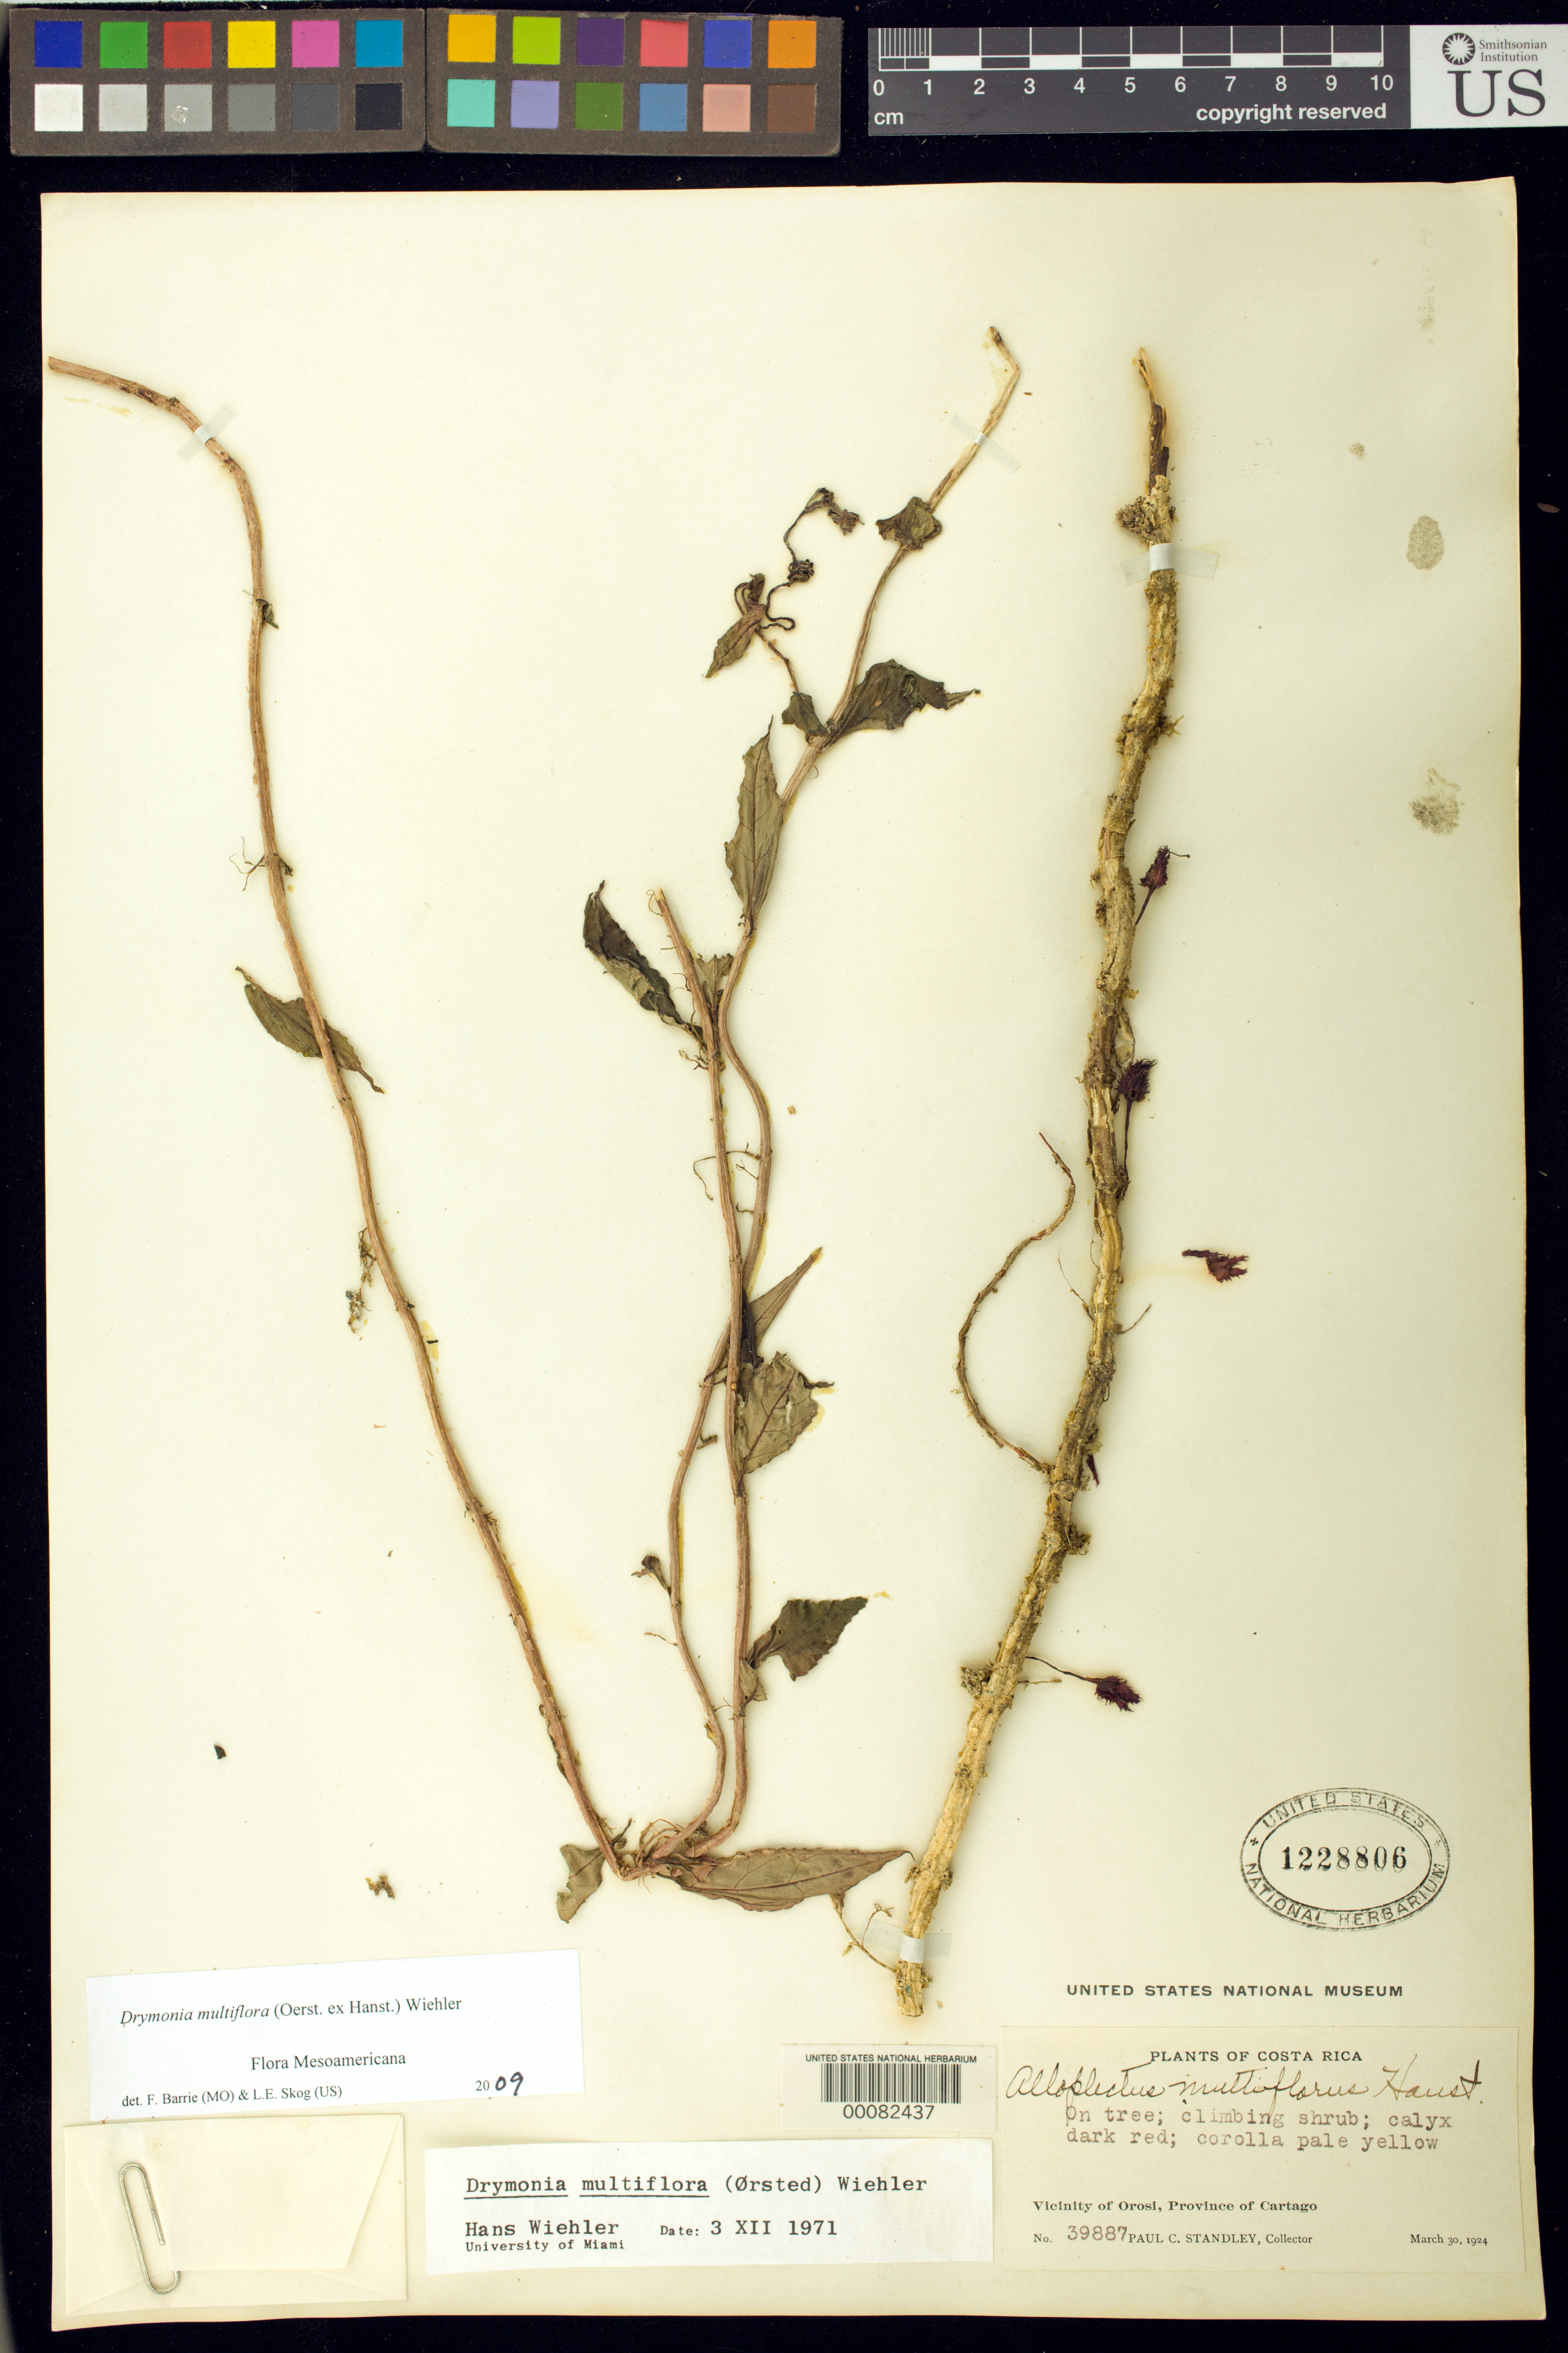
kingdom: Plantae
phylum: Tracheophyta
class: Magnoliopsida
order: Lamiales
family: Gesneriaceae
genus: Drymonia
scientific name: Drymonia multiflora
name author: (Oerst. ex Hanst.) Wiehler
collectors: P. C. Standley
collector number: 39887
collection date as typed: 30 Mar 1924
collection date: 1924-03-30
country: Costa Rica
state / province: Cartago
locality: Vicinity of Orosi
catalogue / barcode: US 1228806